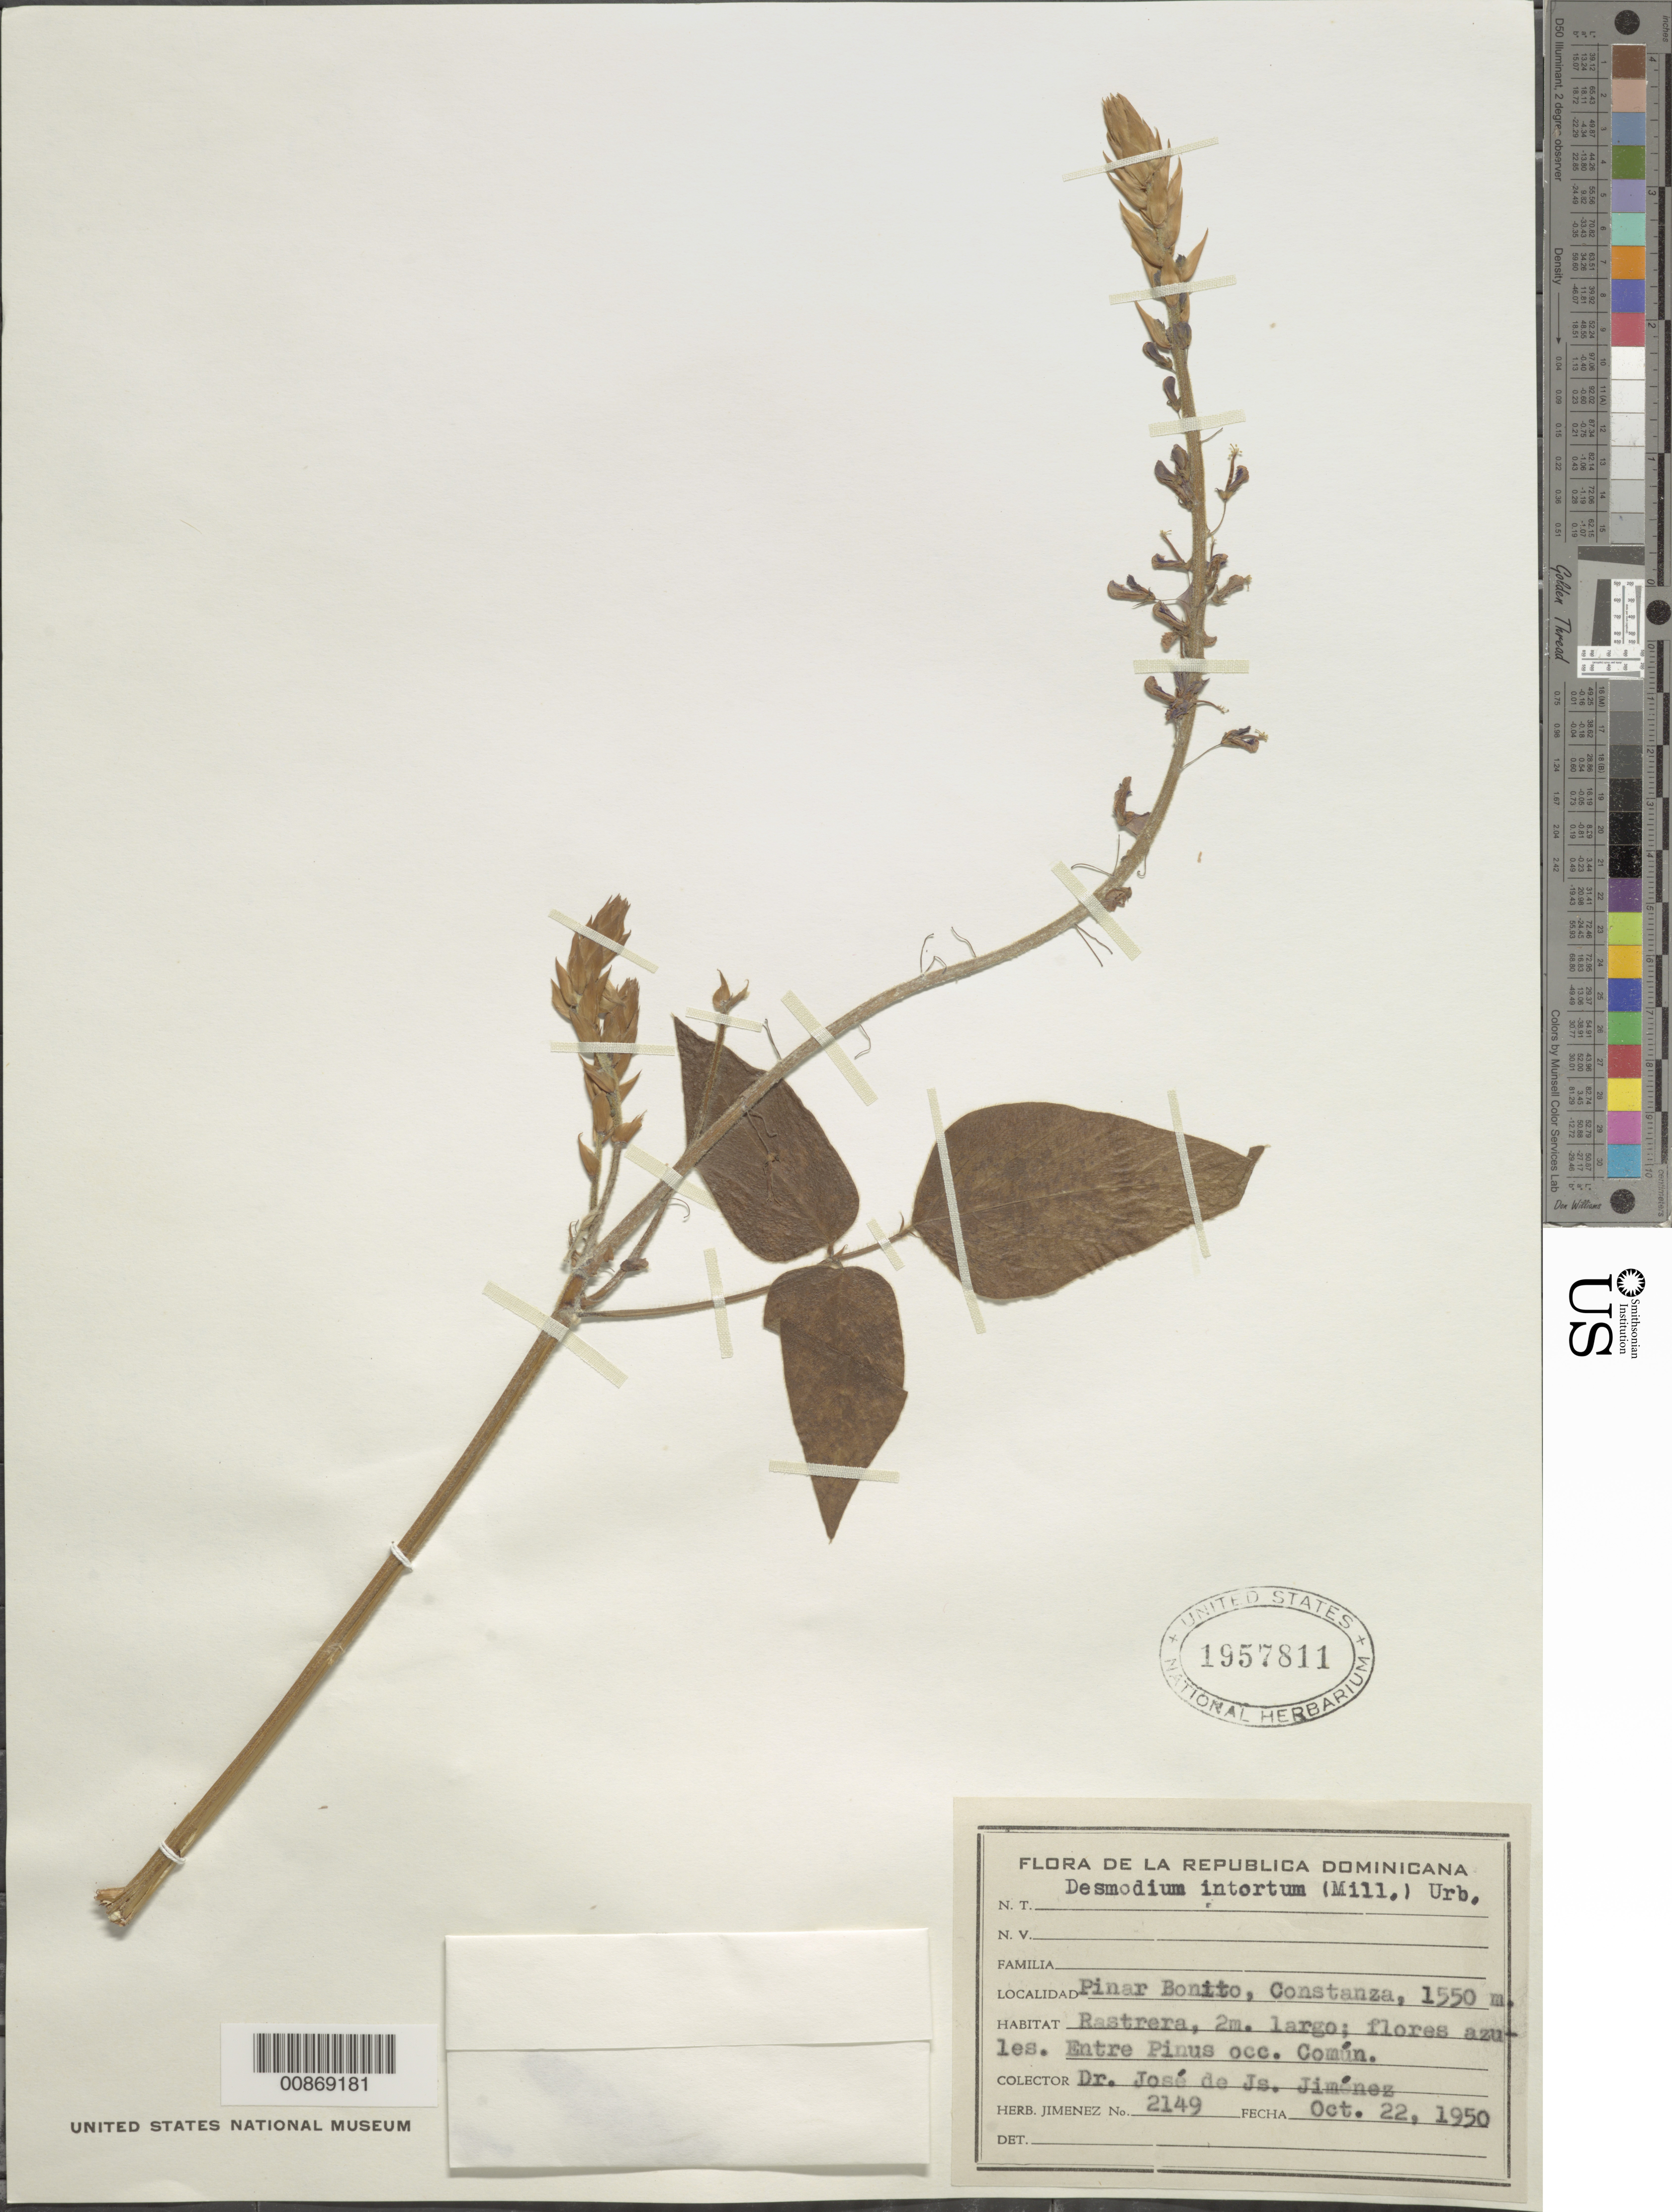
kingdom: Plantae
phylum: Tracheophyta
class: Magnoliopsida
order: Fabales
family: Fabaceae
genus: Desmodium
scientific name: Desmodium intortum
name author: (Mill.) Urb.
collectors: J. J. Jiménez Almonte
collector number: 2149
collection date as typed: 22 Oct 1950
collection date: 1950-10-22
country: Dominican Republic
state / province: La Vega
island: Hispaniola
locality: Pinar Bonito, Constanza.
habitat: Entre Pinus occ.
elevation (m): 1550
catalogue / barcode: US 1957811